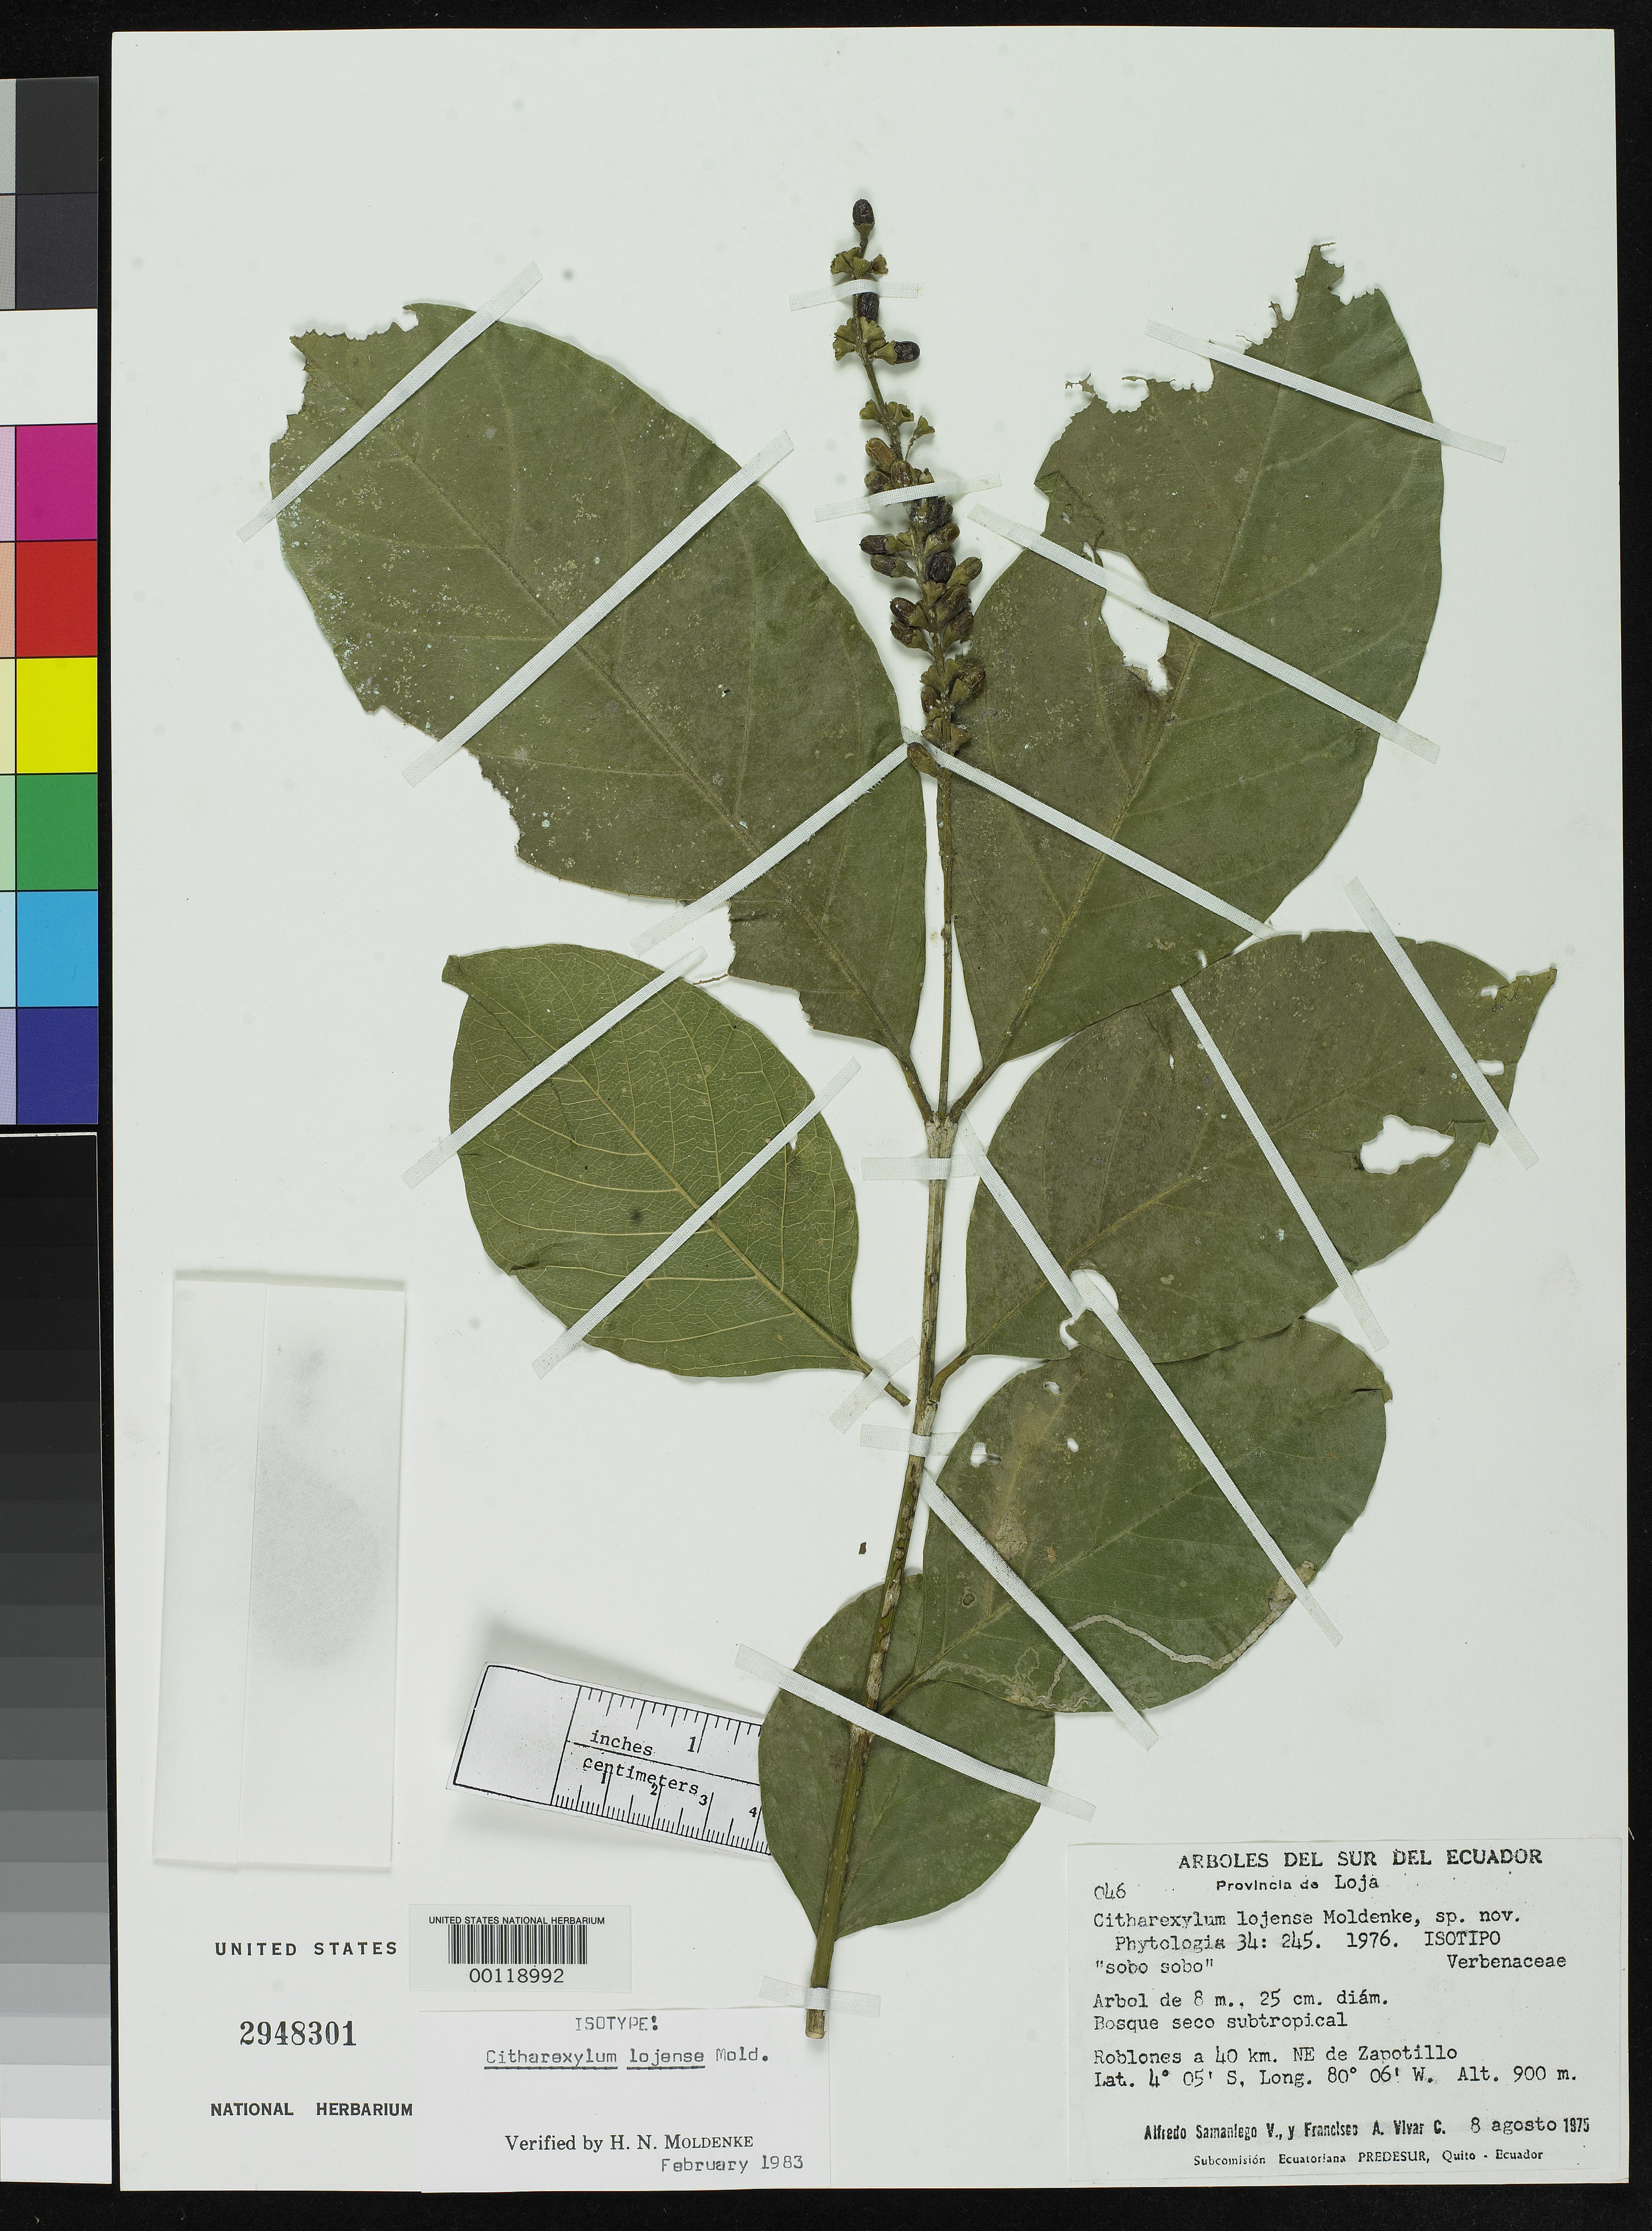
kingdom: Plantae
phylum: Tracheophyta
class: Magnoliopsida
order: Lamiales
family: Verbenaceae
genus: Citharexylum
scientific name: Citharexylum lojense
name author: Moldenke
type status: Isotype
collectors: A. Samanlego & F. A. Vivar C.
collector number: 46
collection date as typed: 08 Aug 1975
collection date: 1975-08-08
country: Ecuador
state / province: Loja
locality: RoblOnes a 40 km NEde Zapotillo.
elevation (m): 900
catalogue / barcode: US 2948301